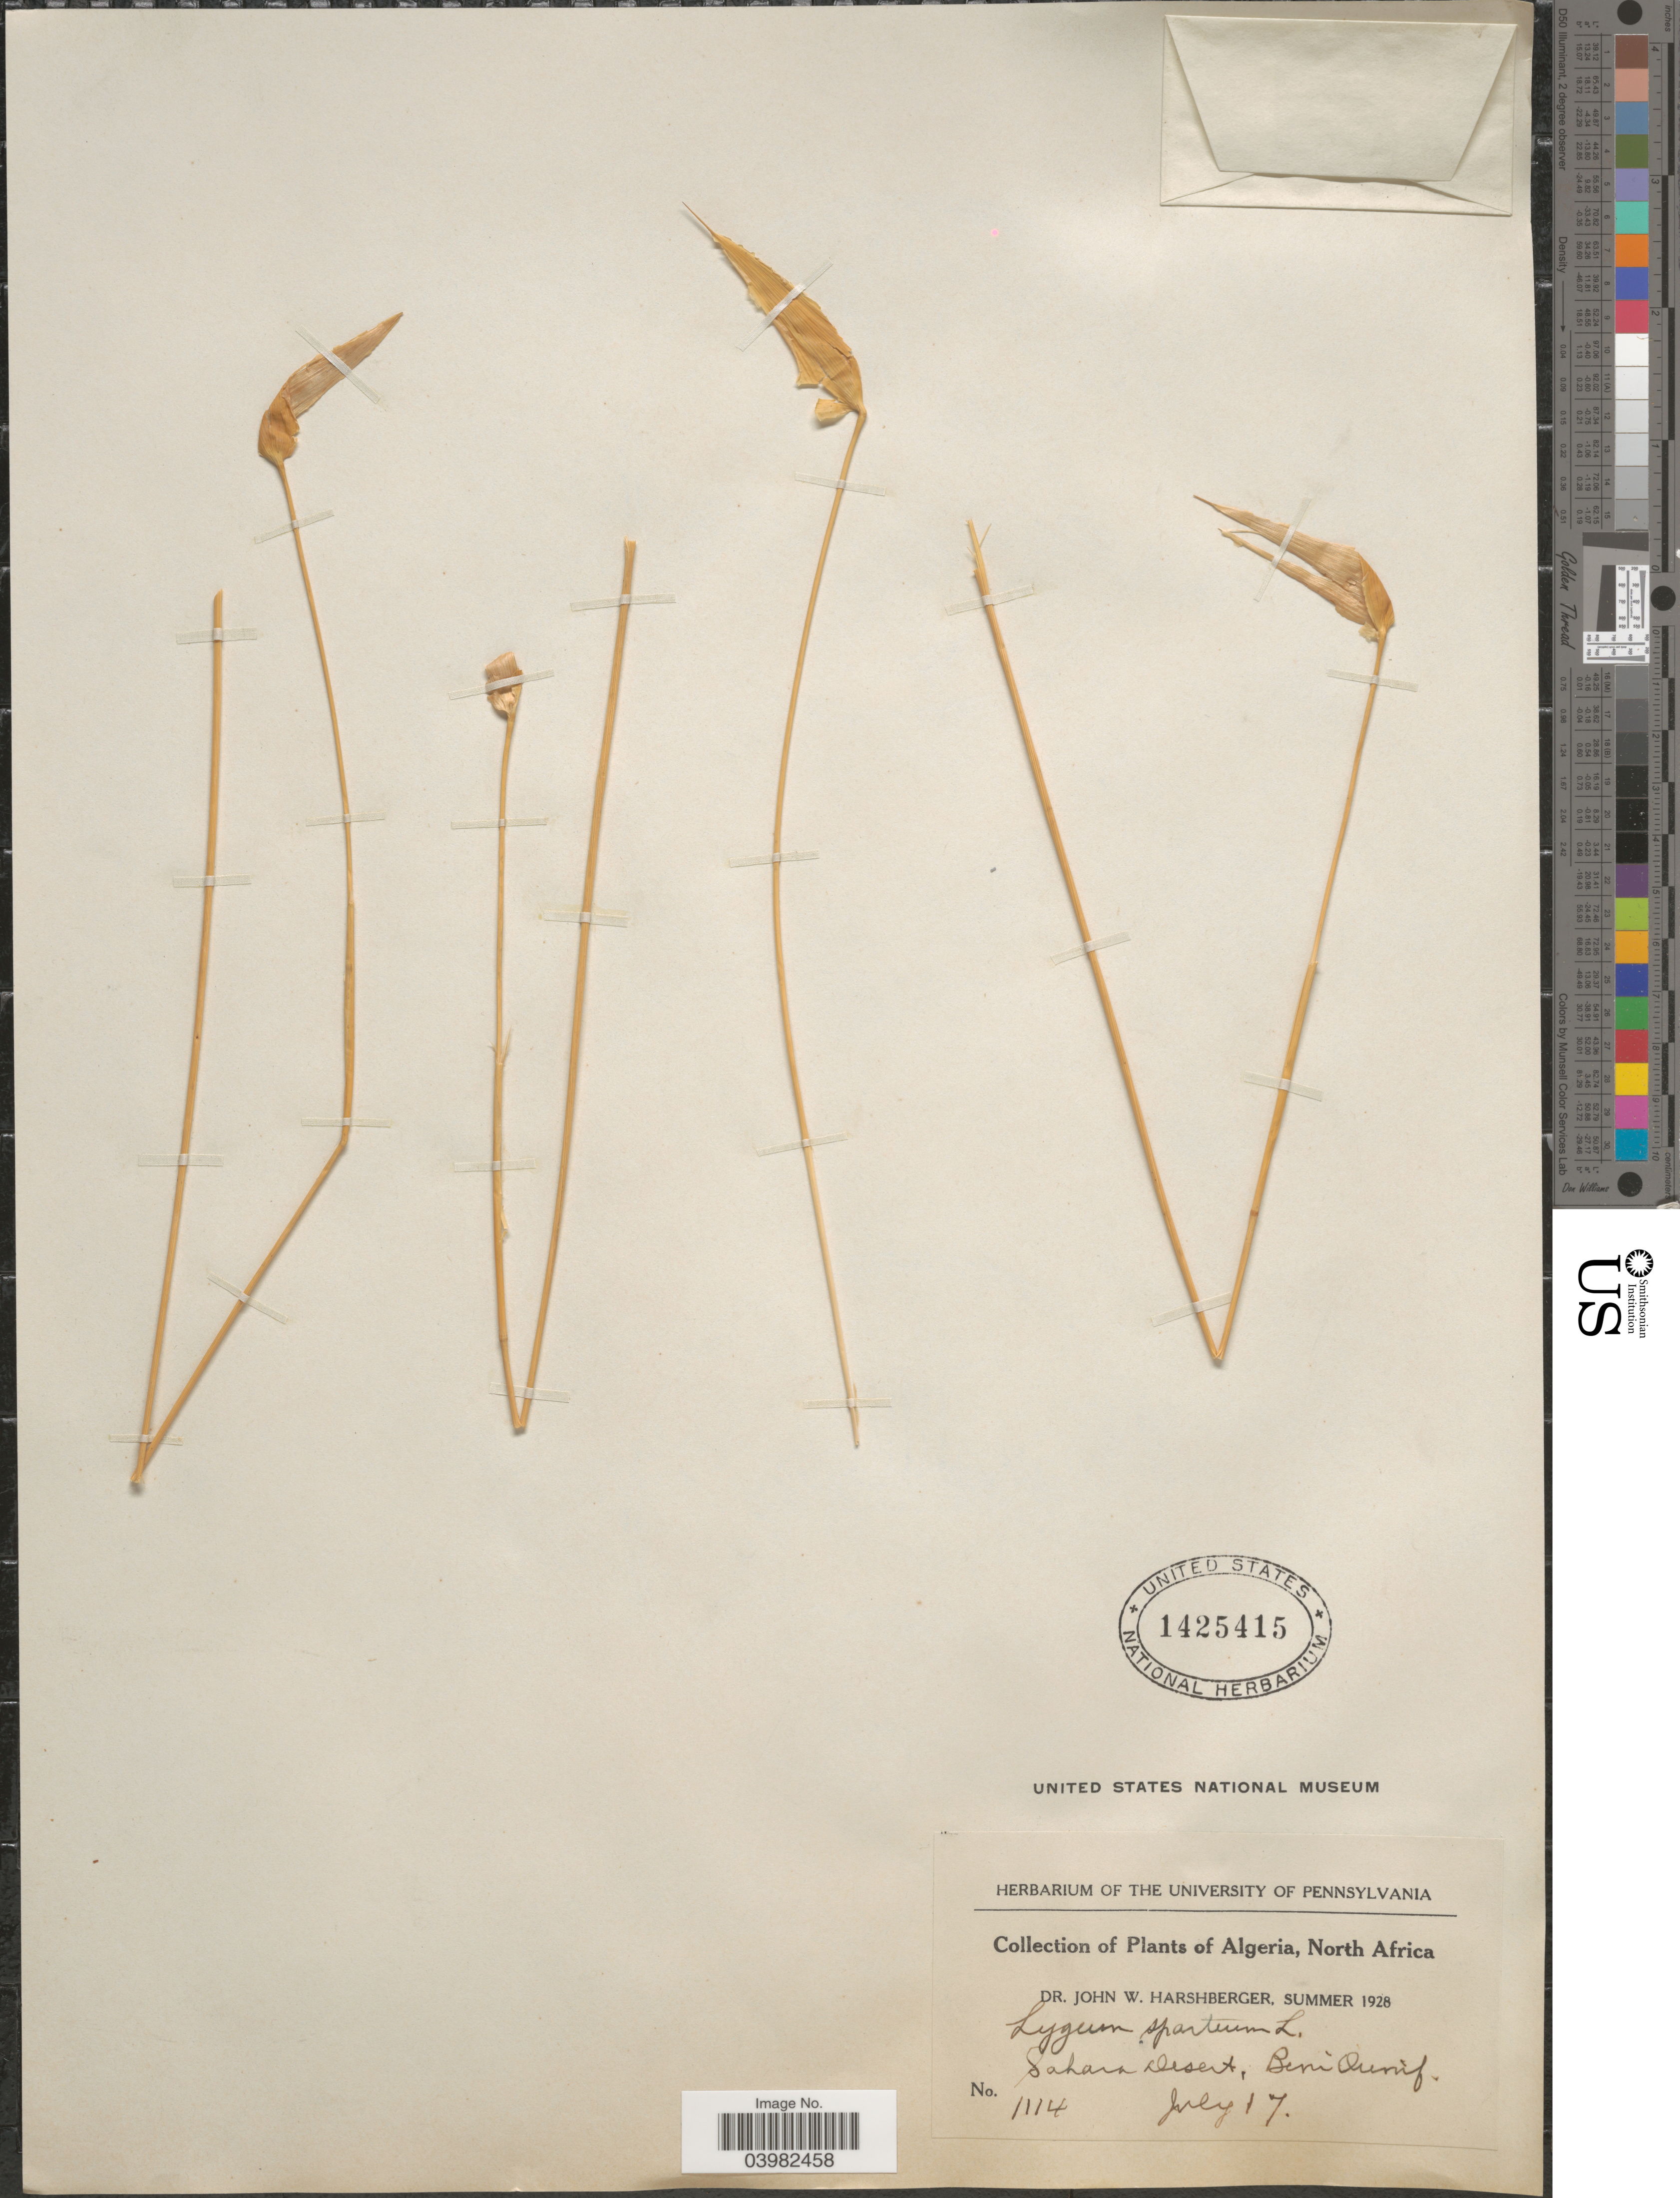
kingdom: Plantae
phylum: Tracheophyta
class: Liliopsida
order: Poales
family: Poaceae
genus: Lygeum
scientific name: Lygeum spartum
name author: L.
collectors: J. W. Harshberger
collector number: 1114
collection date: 1928-07-17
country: Algeria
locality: North Africa. Sahara Desert, Beni Ounif.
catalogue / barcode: US 1425415